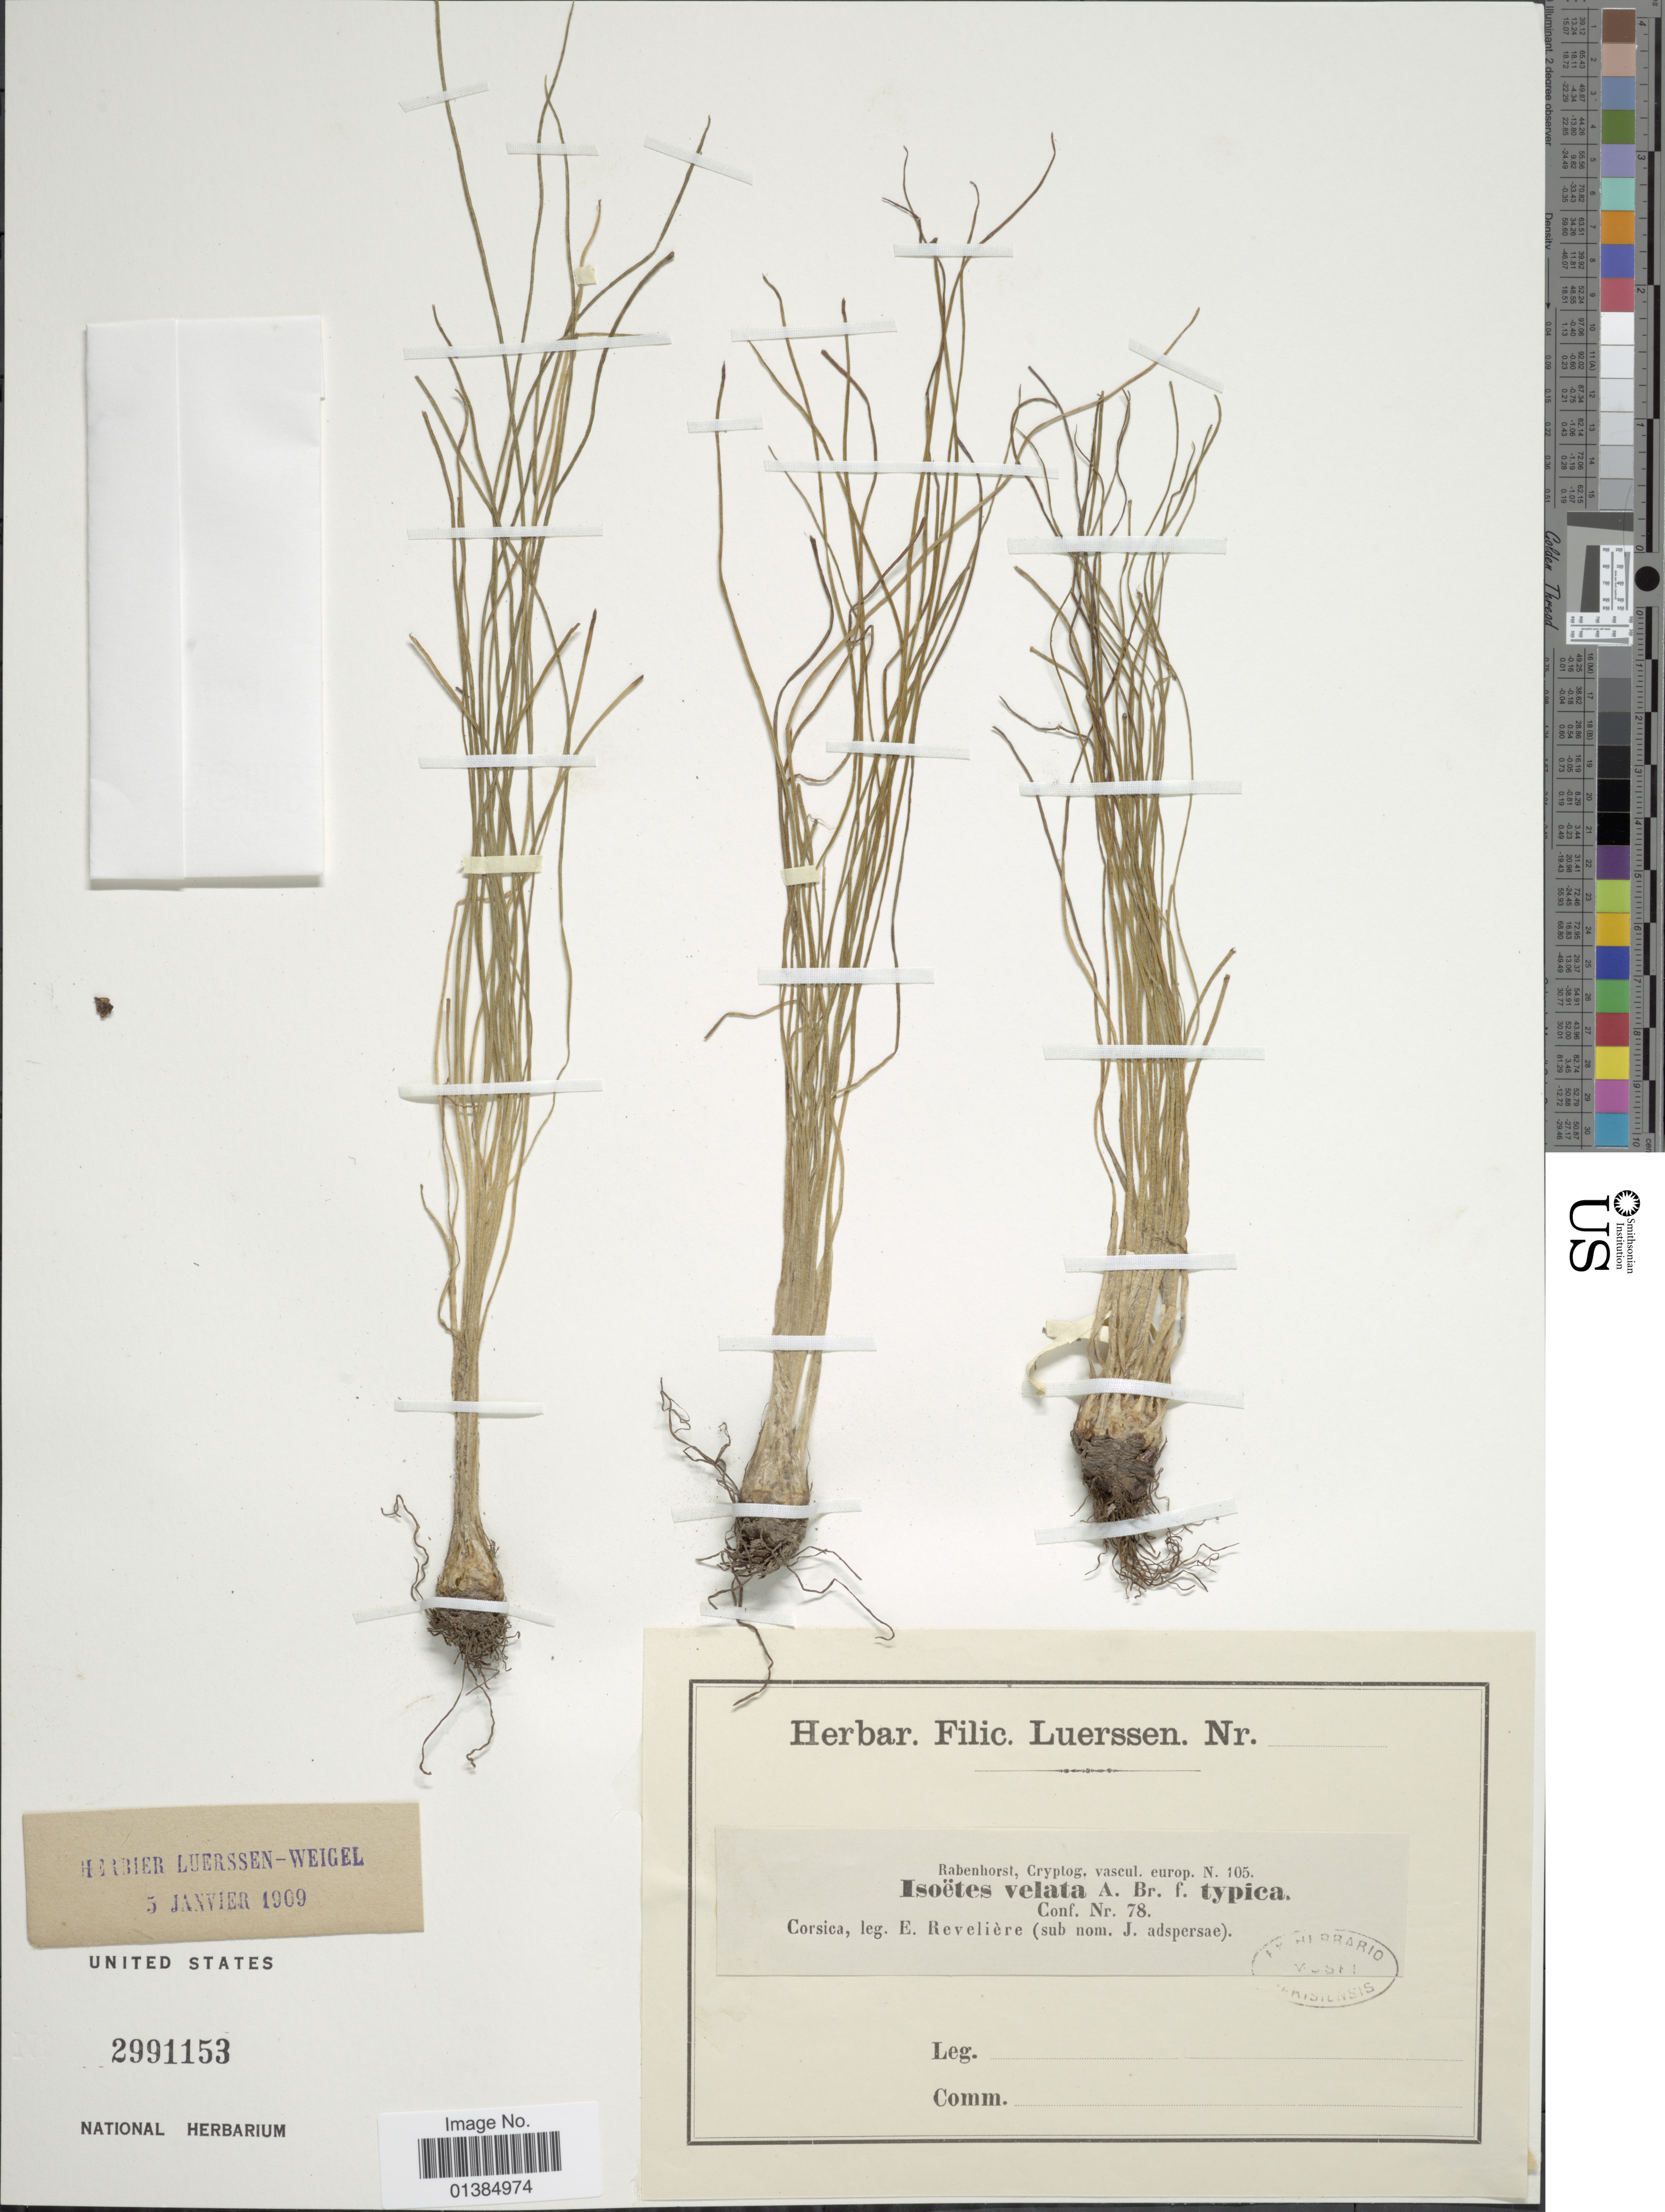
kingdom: Plantae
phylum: Tracheophyta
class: Lycopodiopsida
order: Isoetales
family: Isoetaceae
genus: Isoetes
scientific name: Isoetes velata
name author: A. Braun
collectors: E. Revelière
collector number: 78 ?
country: France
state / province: Corsica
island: Corse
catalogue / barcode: US 2991153